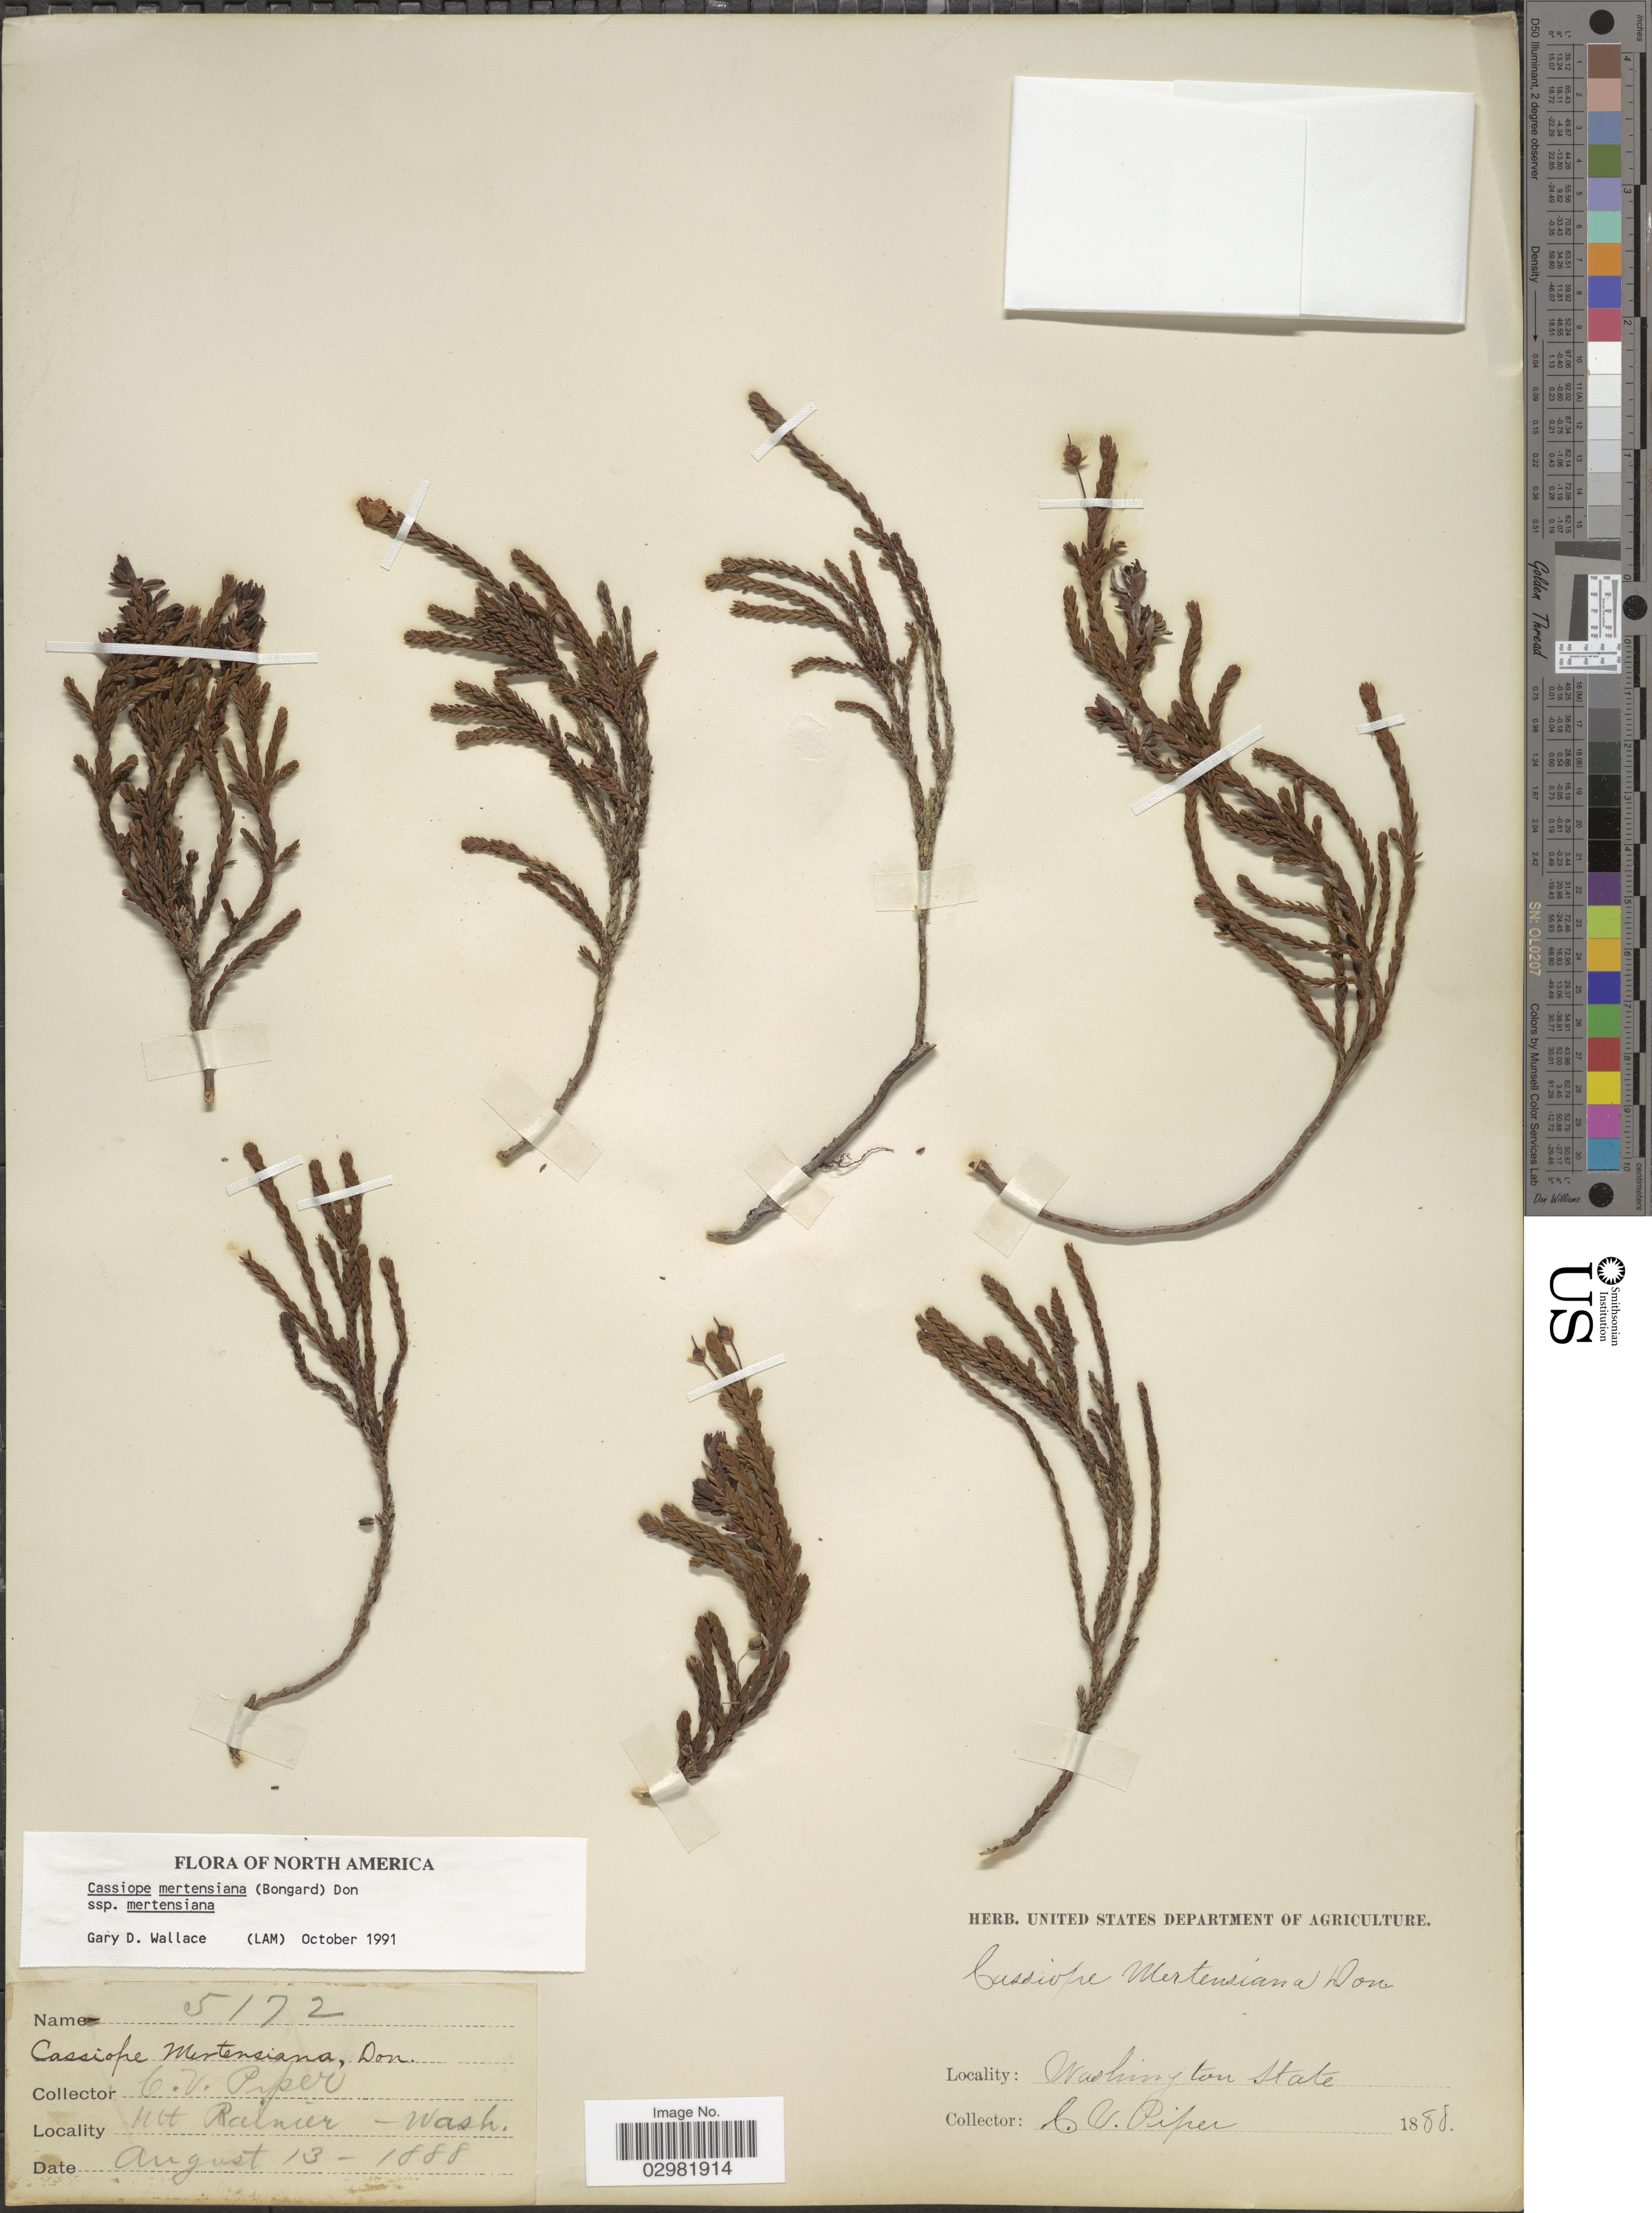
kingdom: Plantae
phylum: Tracheophyta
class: Magnoliopsida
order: Ericales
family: Ericaceae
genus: Cassiope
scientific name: Cassiope mertensiana subsp. mertensiana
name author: (Bong.) G. Don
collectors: C. V. Piper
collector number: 5172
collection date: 1888-08-13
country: United States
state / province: Washington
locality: Mt. Rainier.